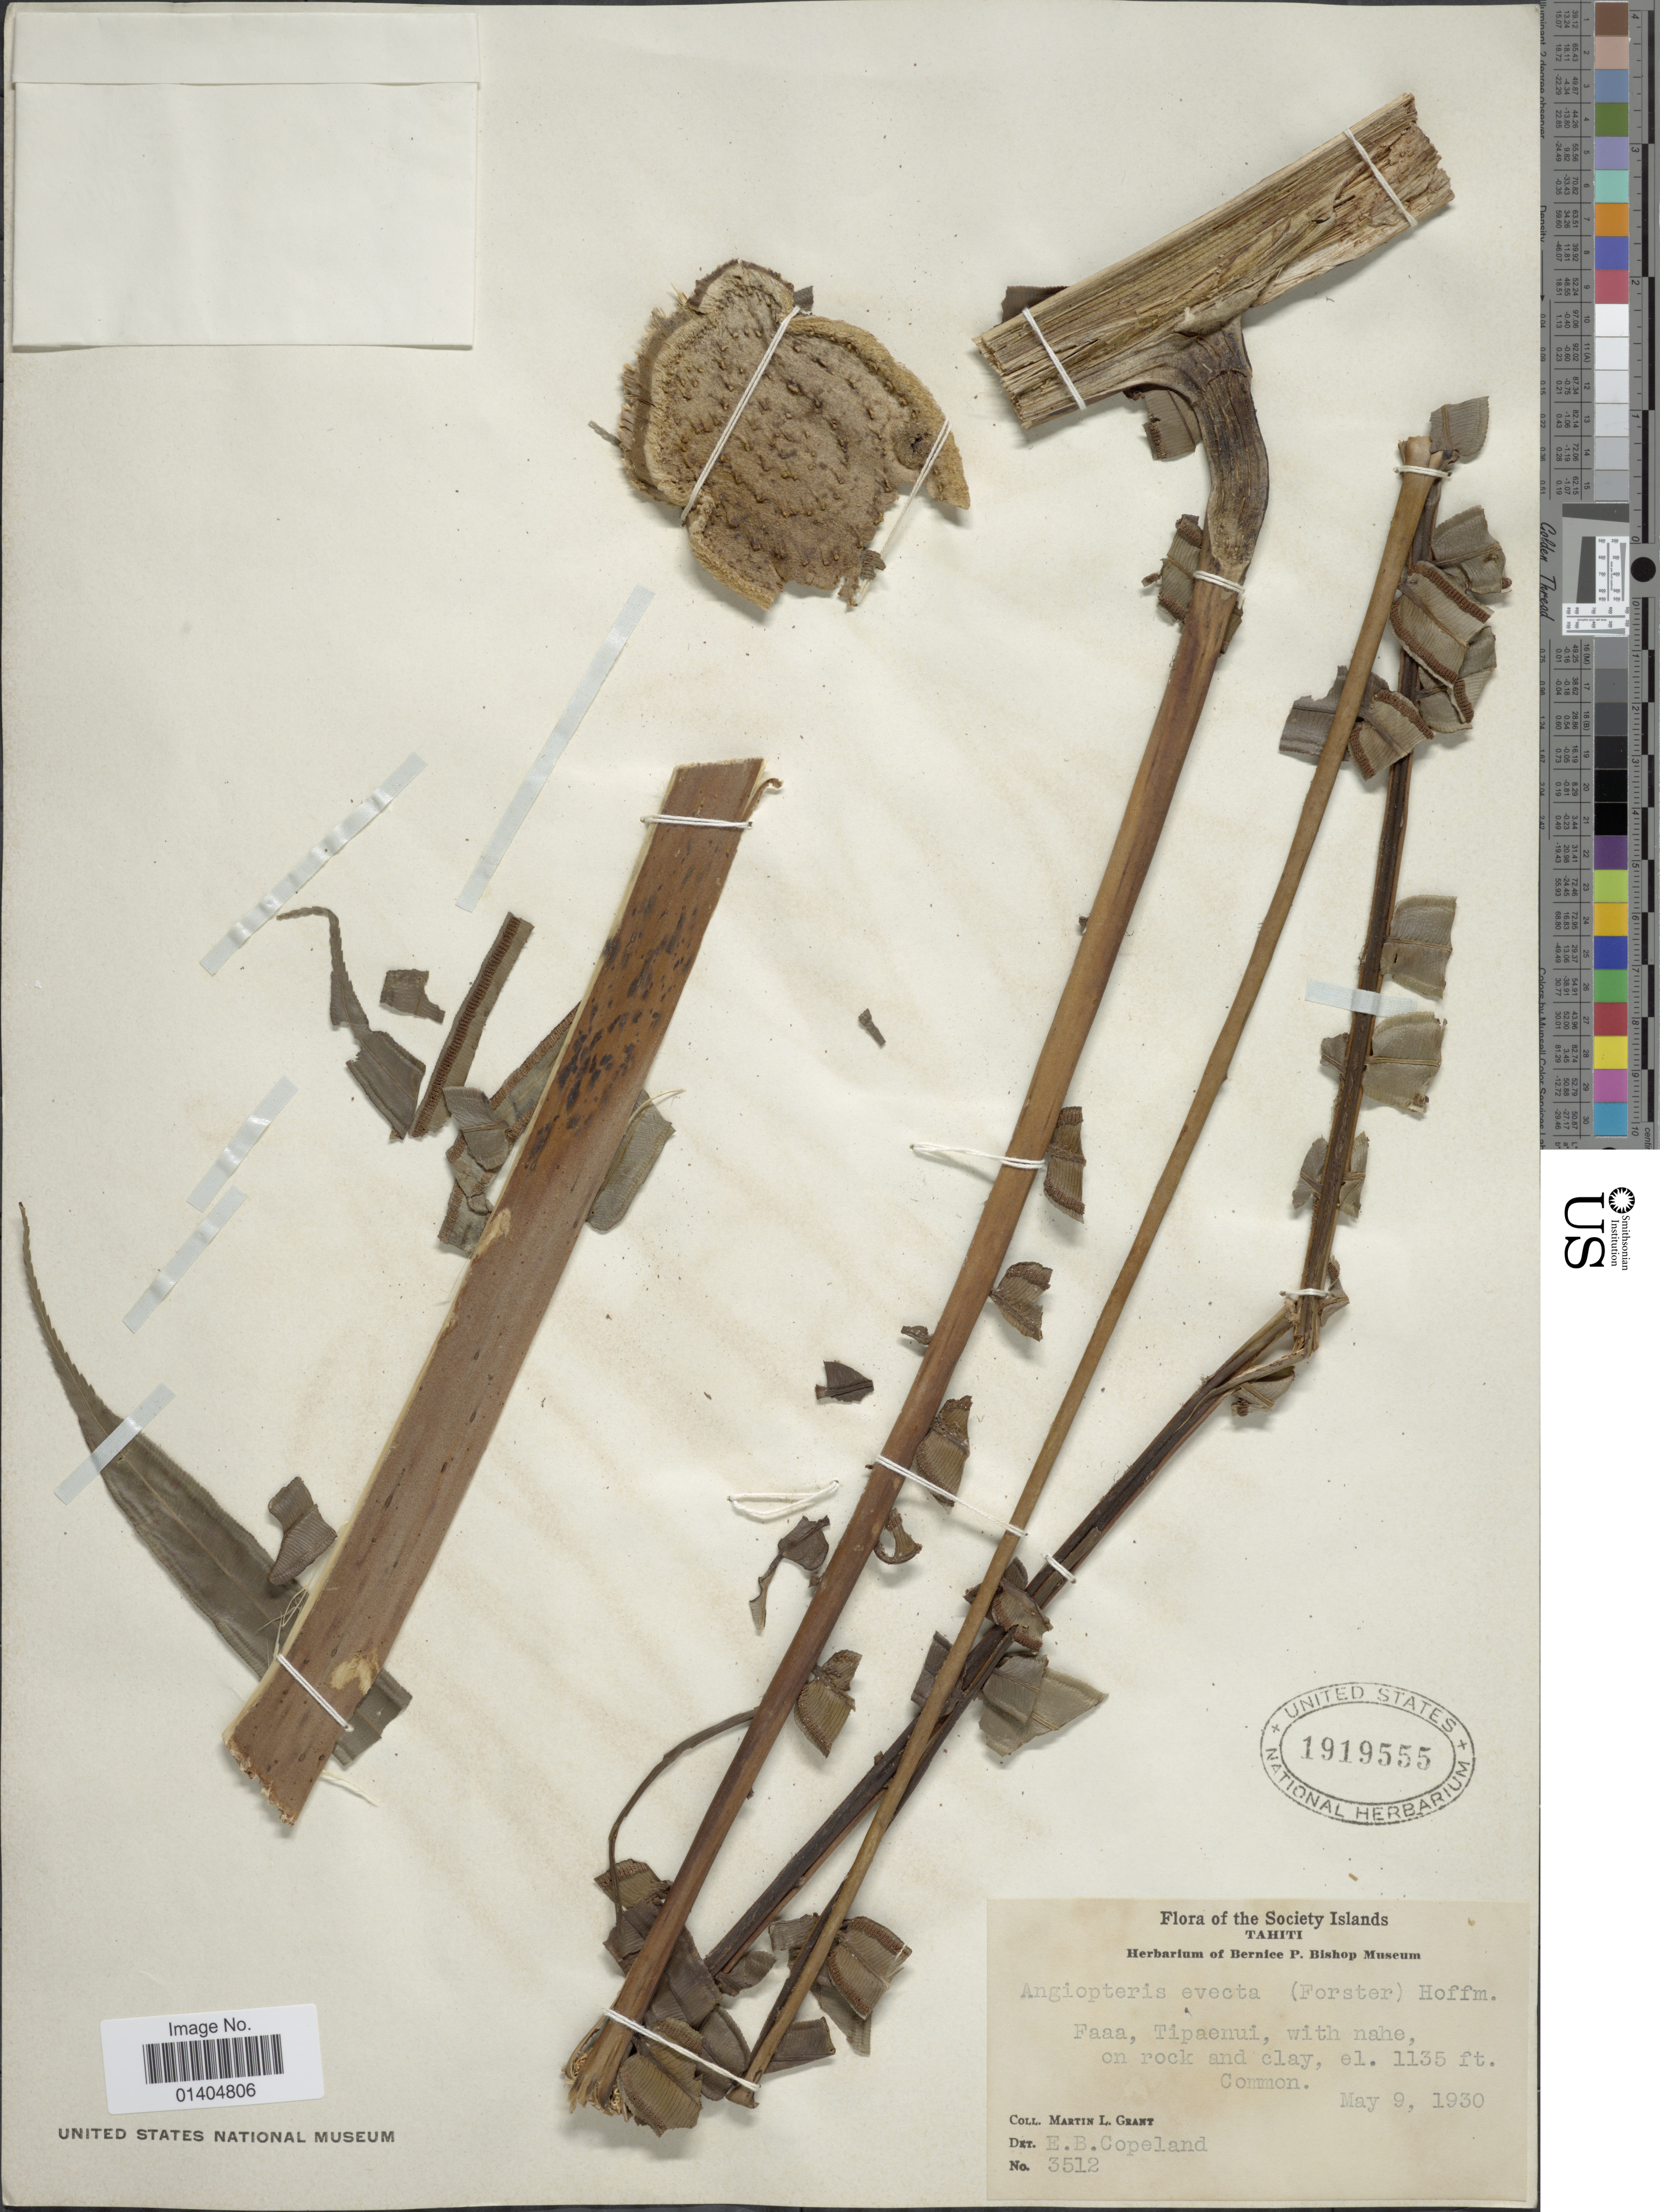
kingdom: Plantae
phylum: Tracheophyta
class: Polypodiopsida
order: Marattiales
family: Marattiaceae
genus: Angiopteris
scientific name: Angiopteris evecta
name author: (G. Forst.) Hoffm.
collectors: E. B. Copeland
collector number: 3512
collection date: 1930-05-09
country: French Polynesia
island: Tahiti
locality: The Society Islands Tahiti Faaa, Tipaenui, with nahe on rock and clay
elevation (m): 346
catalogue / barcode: US 1919555